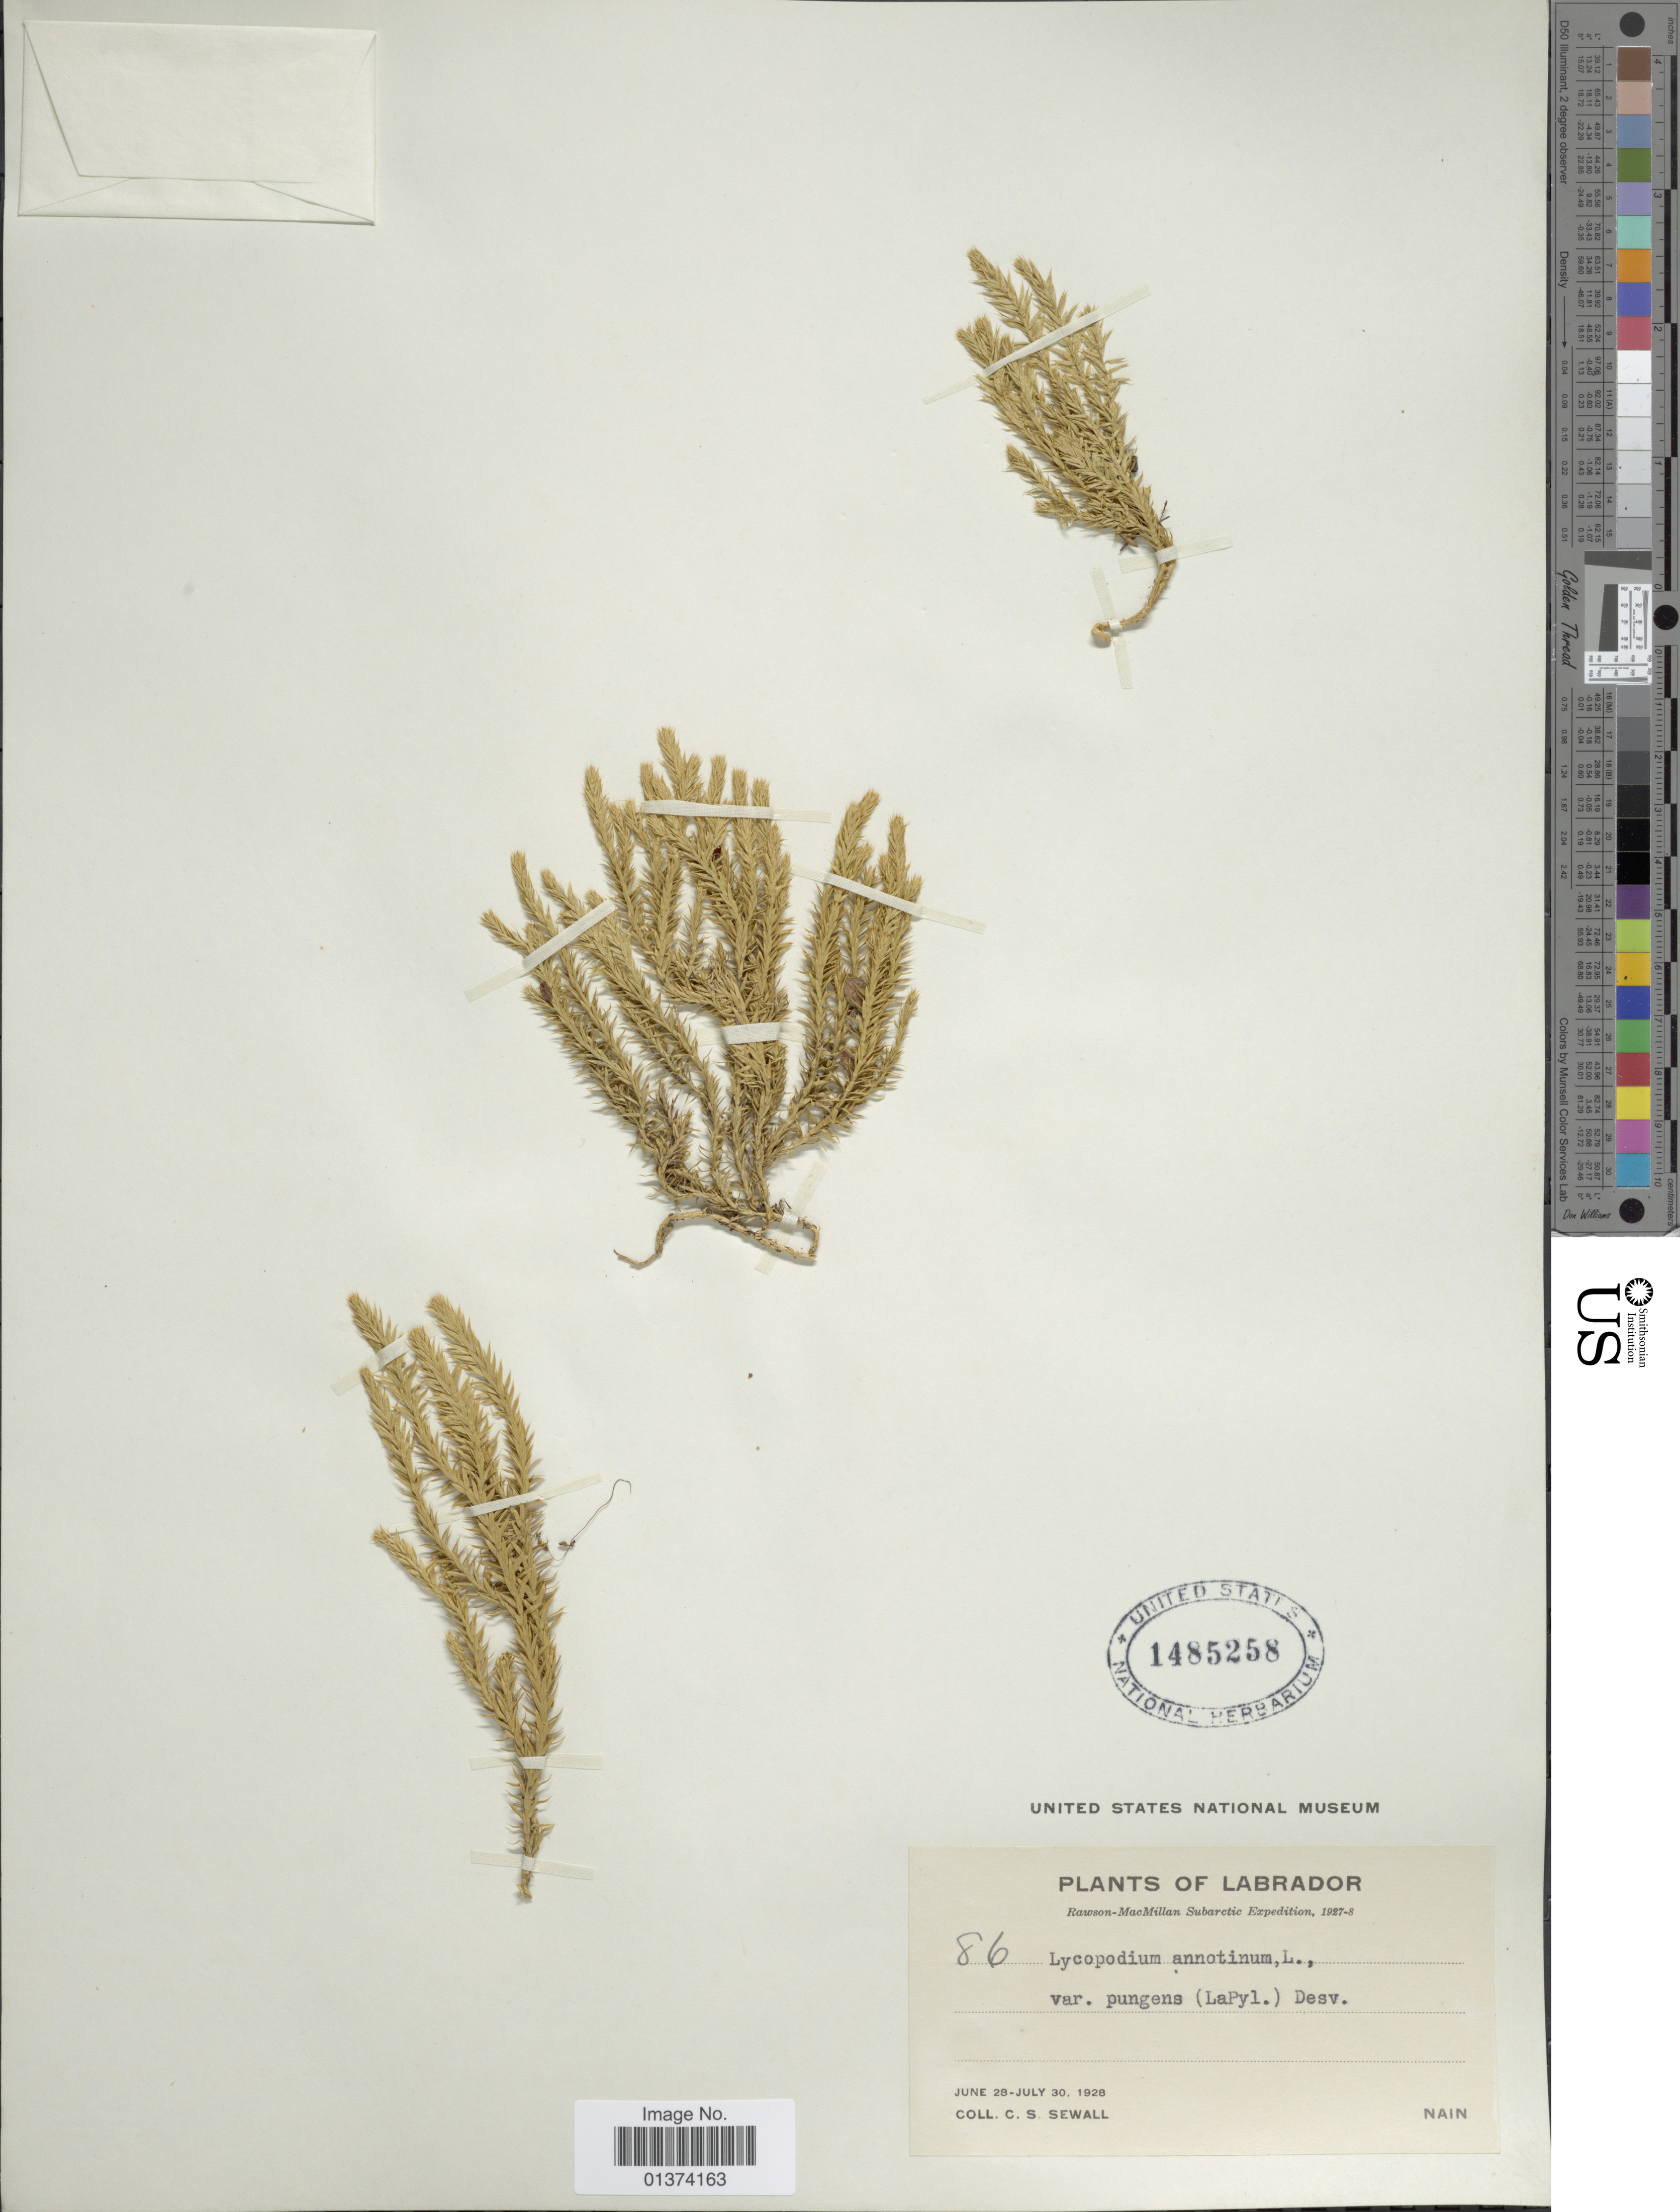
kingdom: Plantae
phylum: Tracheophyta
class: Lycopodiopsida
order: Lycopodiales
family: Lycopodiaceae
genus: Spinulum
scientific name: Spinulum annotinum subsp. annotinum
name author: (L.) A. Haines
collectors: C. Sewall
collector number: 86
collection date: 1928-06-28/1928-07-30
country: Canada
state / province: Newfoundland and Labrador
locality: Labrador, Nain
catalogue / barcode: US 1485258